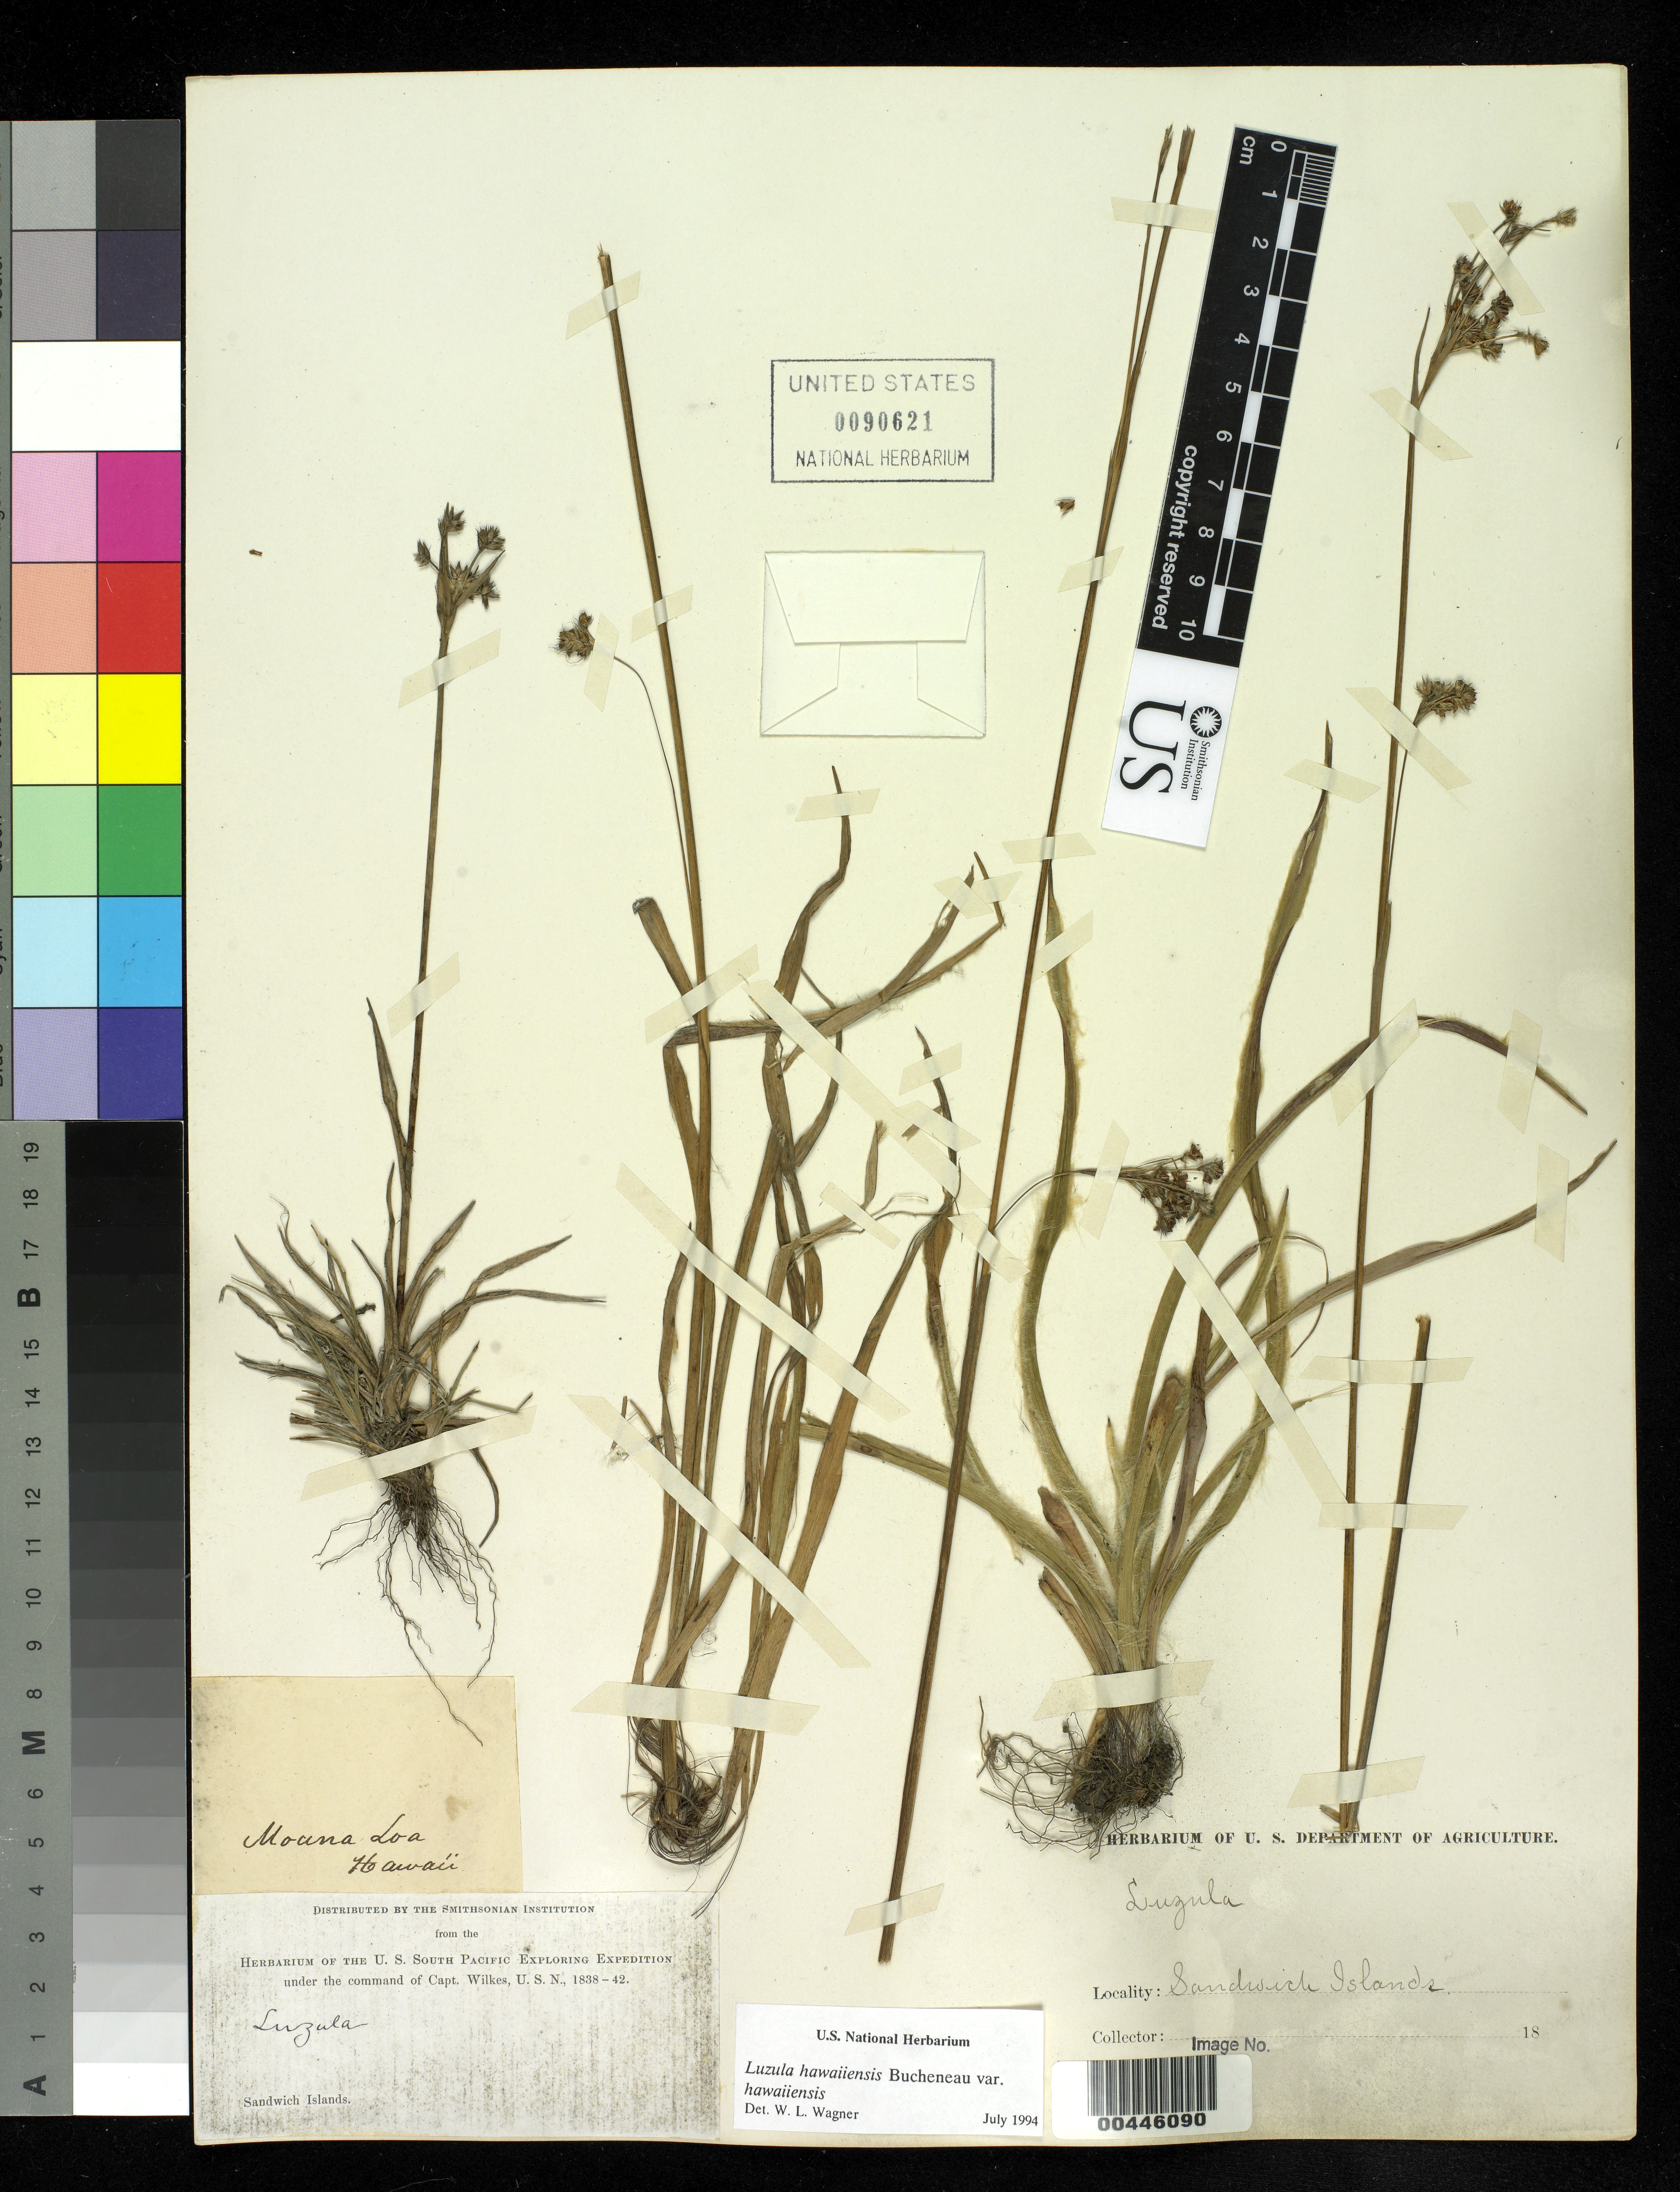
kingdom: Plantae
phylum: Tracheophyta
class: Liliopsida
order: Poales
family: Juncaceae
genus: Luzula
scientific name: Luzula hawaiiensis var. hawaiiensis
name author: Buchenau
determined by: Wagner, W. L., (BOT), Smithsonian Institution - National Museum of Natural History (UNITED STATES)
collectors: Wilkes Explor. Exped.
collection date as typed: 1838 to -- --- 1842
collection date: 1838/1842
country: United States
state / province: Hawaii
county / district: Hawaii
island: Hawaii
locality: Mauna Loa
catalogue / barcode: US 90621